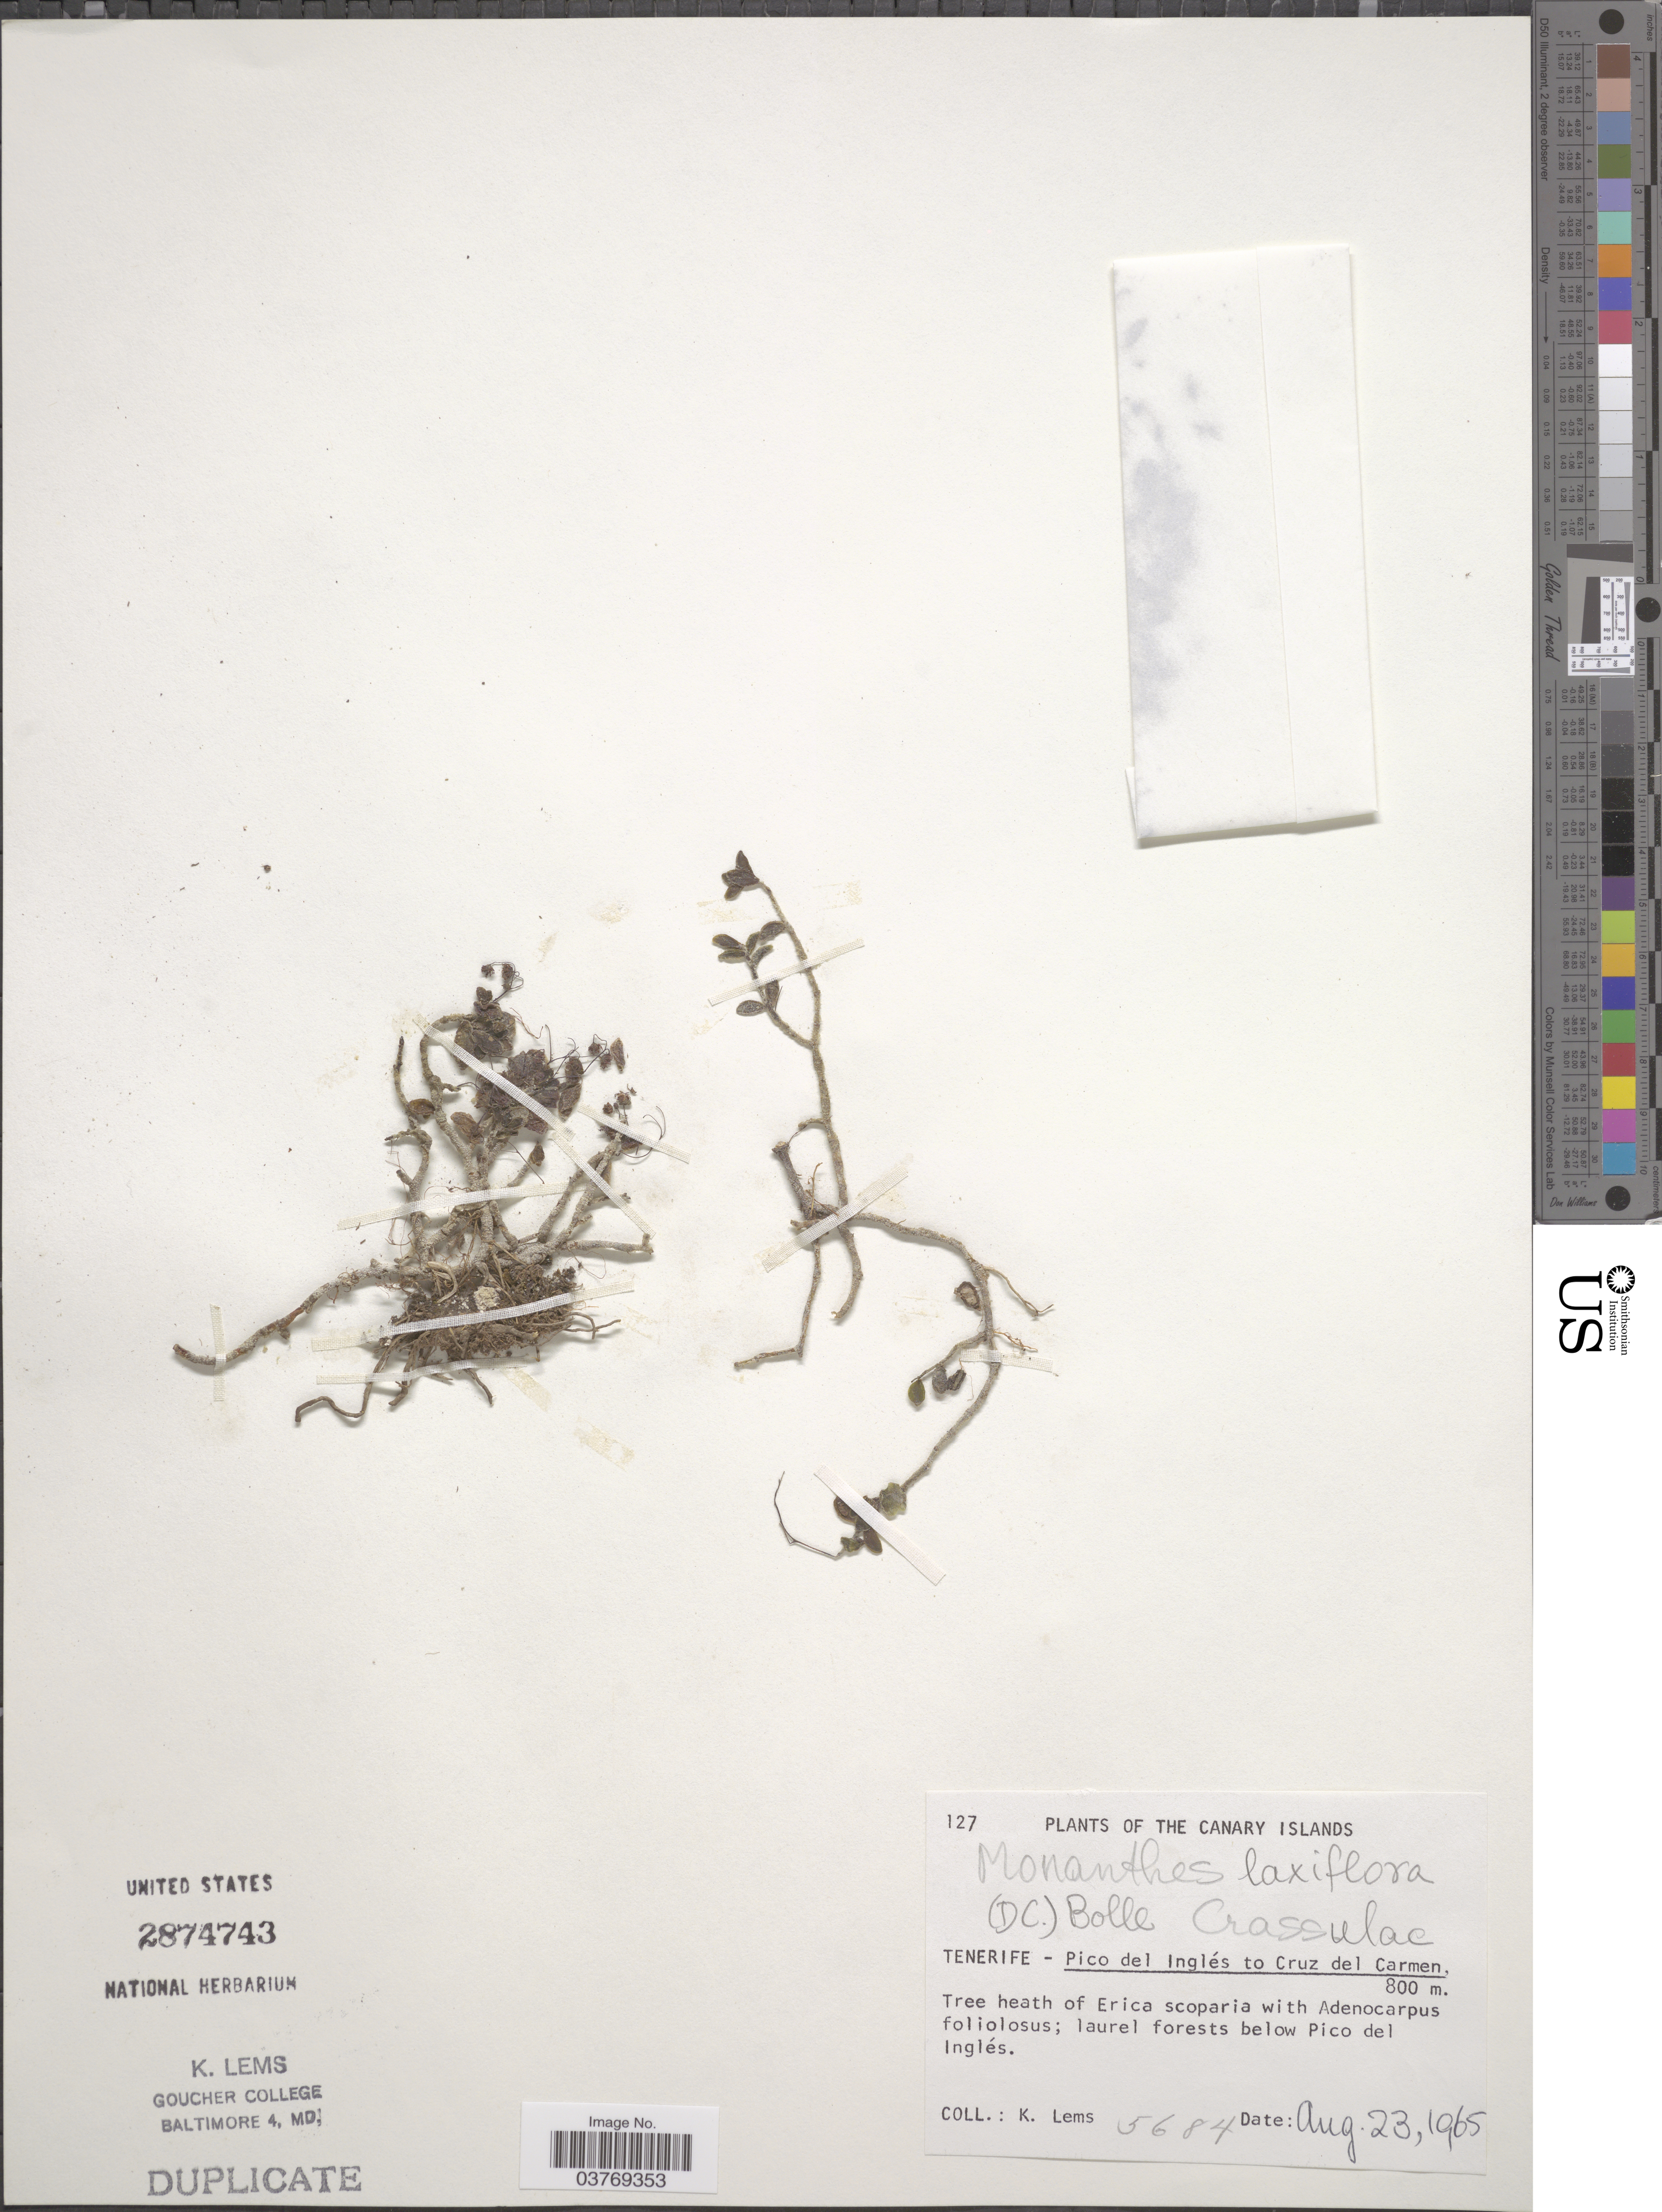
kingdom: Plantae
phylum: Tracheophyta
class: Magnoliopsida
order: Saxifragales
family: Crassulaceae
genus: Monanthes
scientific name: Monanthes laxiflora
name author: (DC.) Bolle ex Bornmüller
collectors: K. Lems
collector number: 5684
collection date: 1965-08-23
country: Spain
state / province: Canarias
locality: The Canary Islands. Tenerife- Pico del Inglés to Cruz del Carmen.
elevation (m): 800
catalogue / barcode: US 2874743